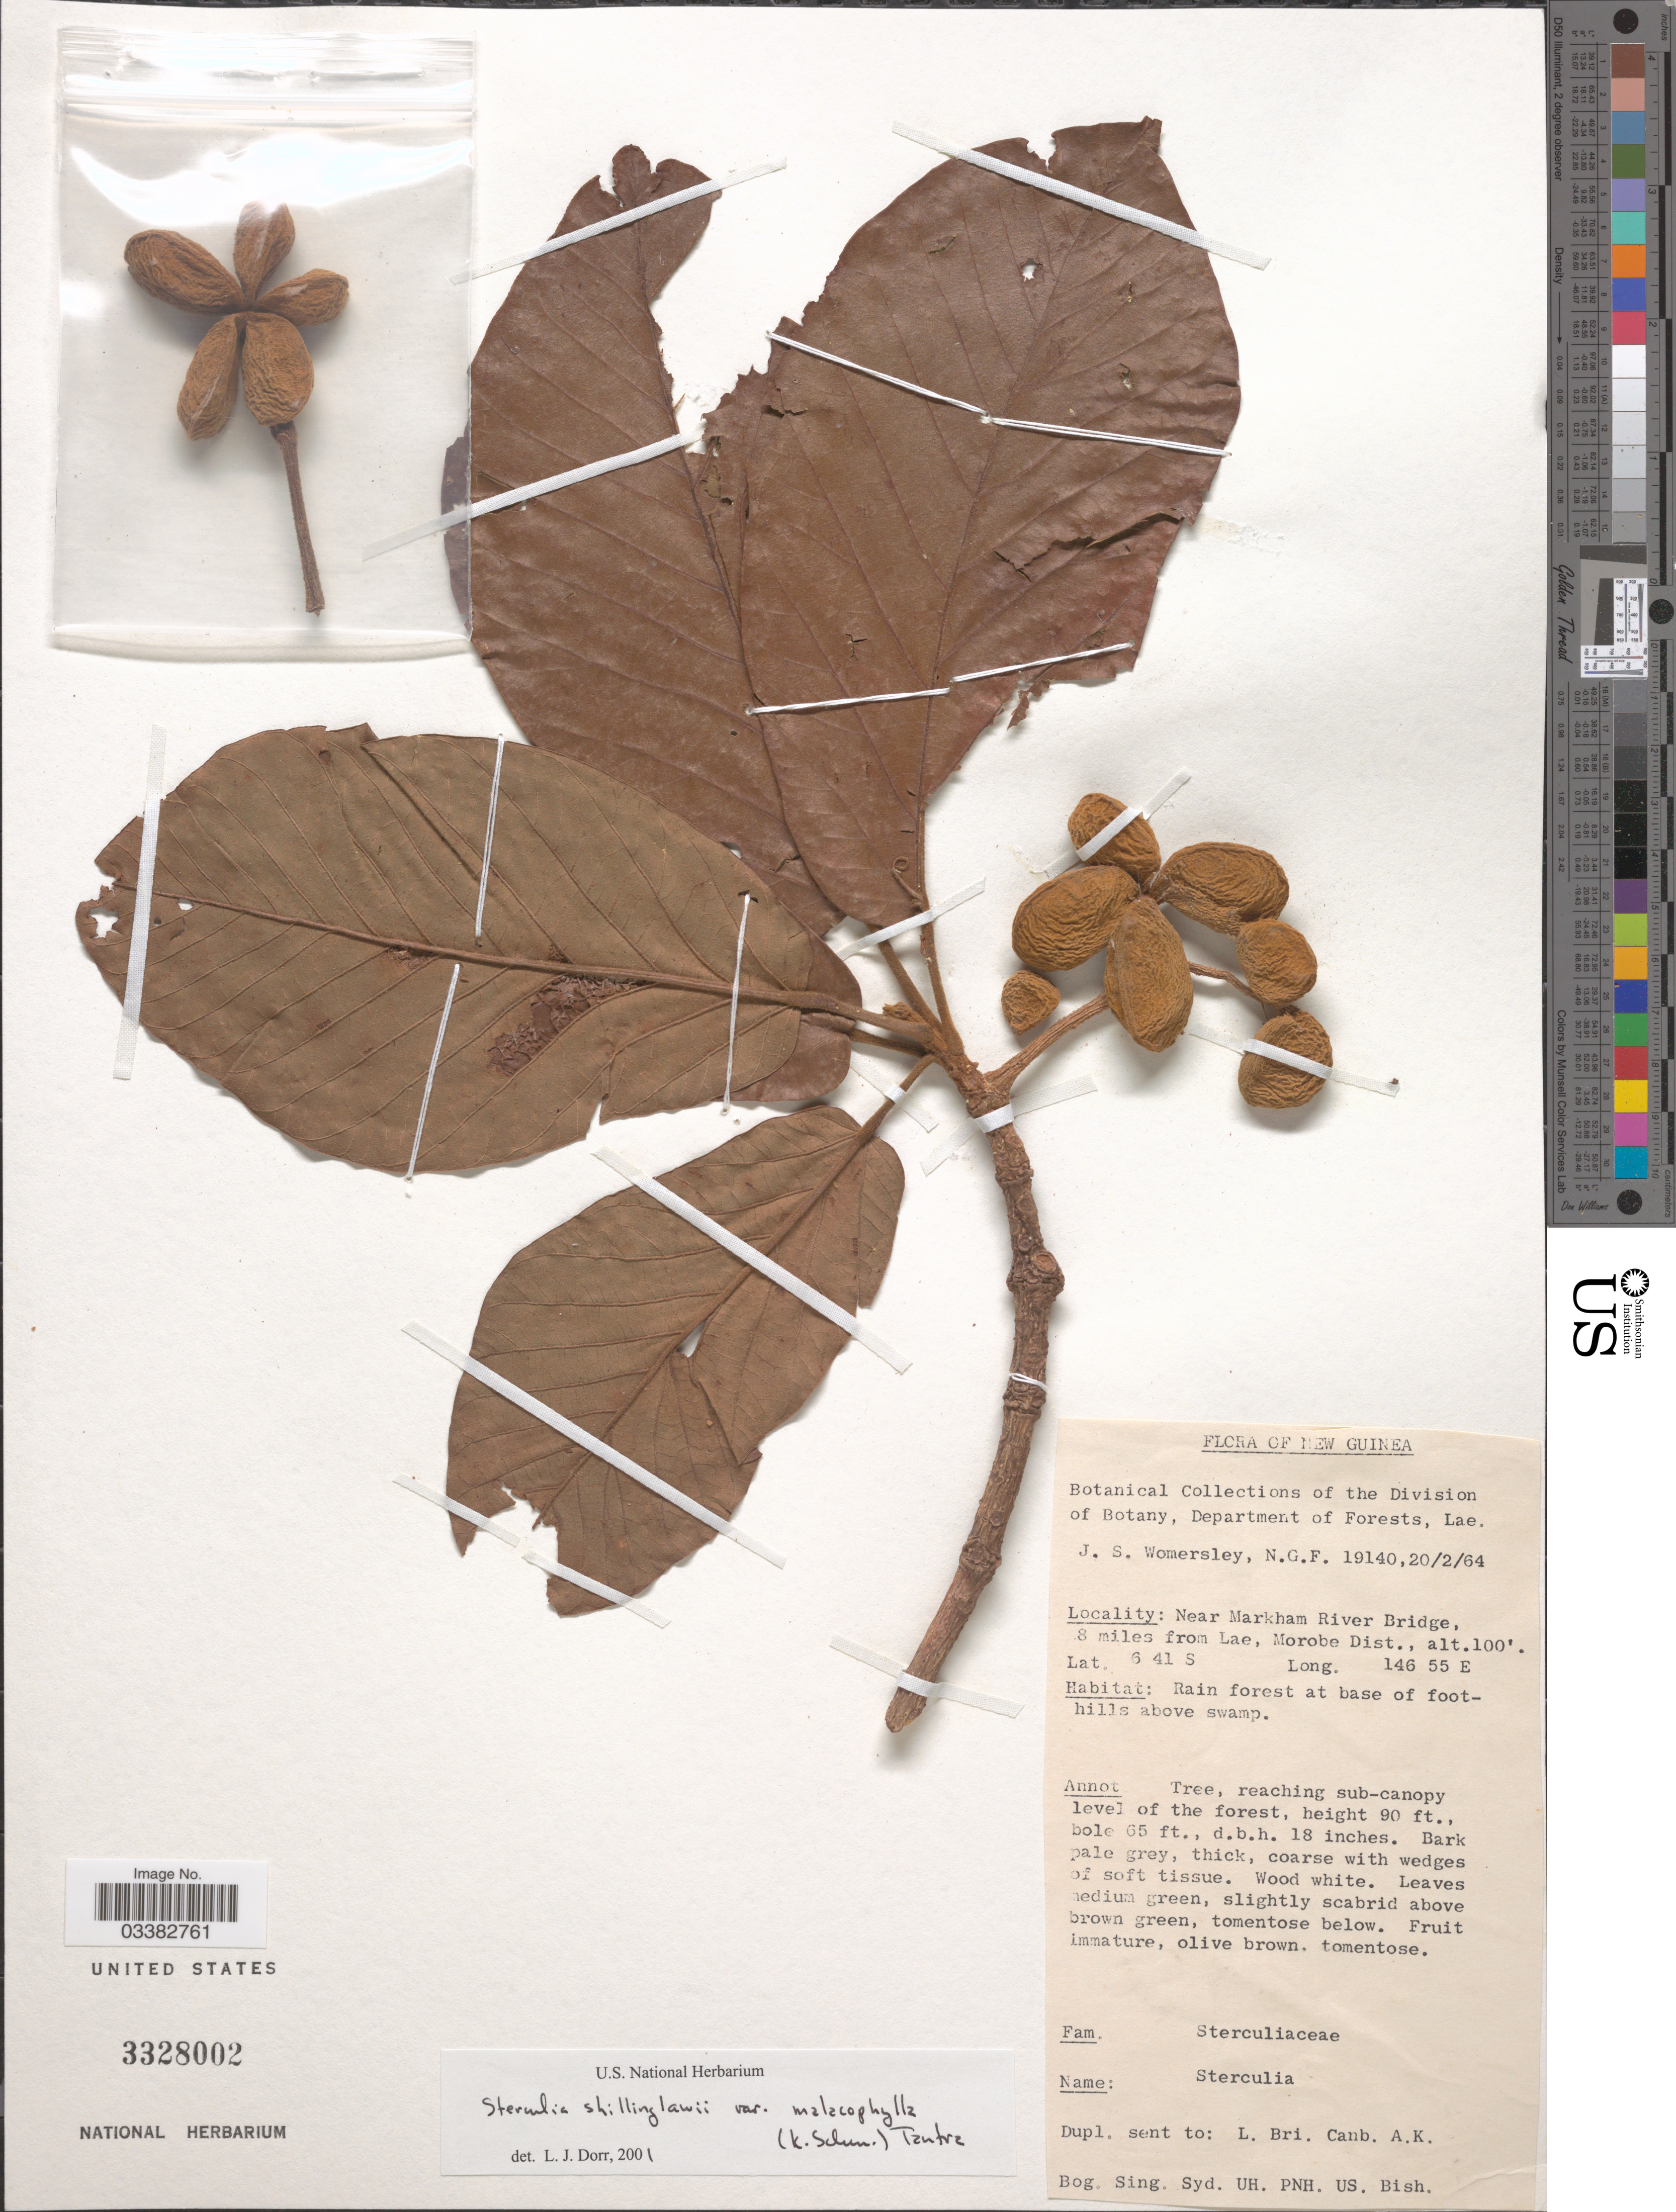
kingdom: Plantae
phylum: Tracheophyta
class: Magnoliopsida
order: Malvales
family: Malvaceae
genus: Sterculia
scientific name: Sterculia shillinglawii subsp. malacophylla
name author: (K. Schum.) Tantra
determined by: Dorr, L. J., (BOT), Smithsonian Institution - National Museum of Natural History (UNITED STATES)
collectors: J. S. Womersley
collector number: N.G.F.19140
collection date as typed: Transcribed d/m/y: 20/2/64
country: Papua New Guinea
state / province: Morobe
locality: New Guinea. Near Markham River Bridge, 8 miles from Lae, Morobe Dist. Rain forest at base of foothills above swamp.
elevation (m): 30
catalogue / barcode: US 3328002